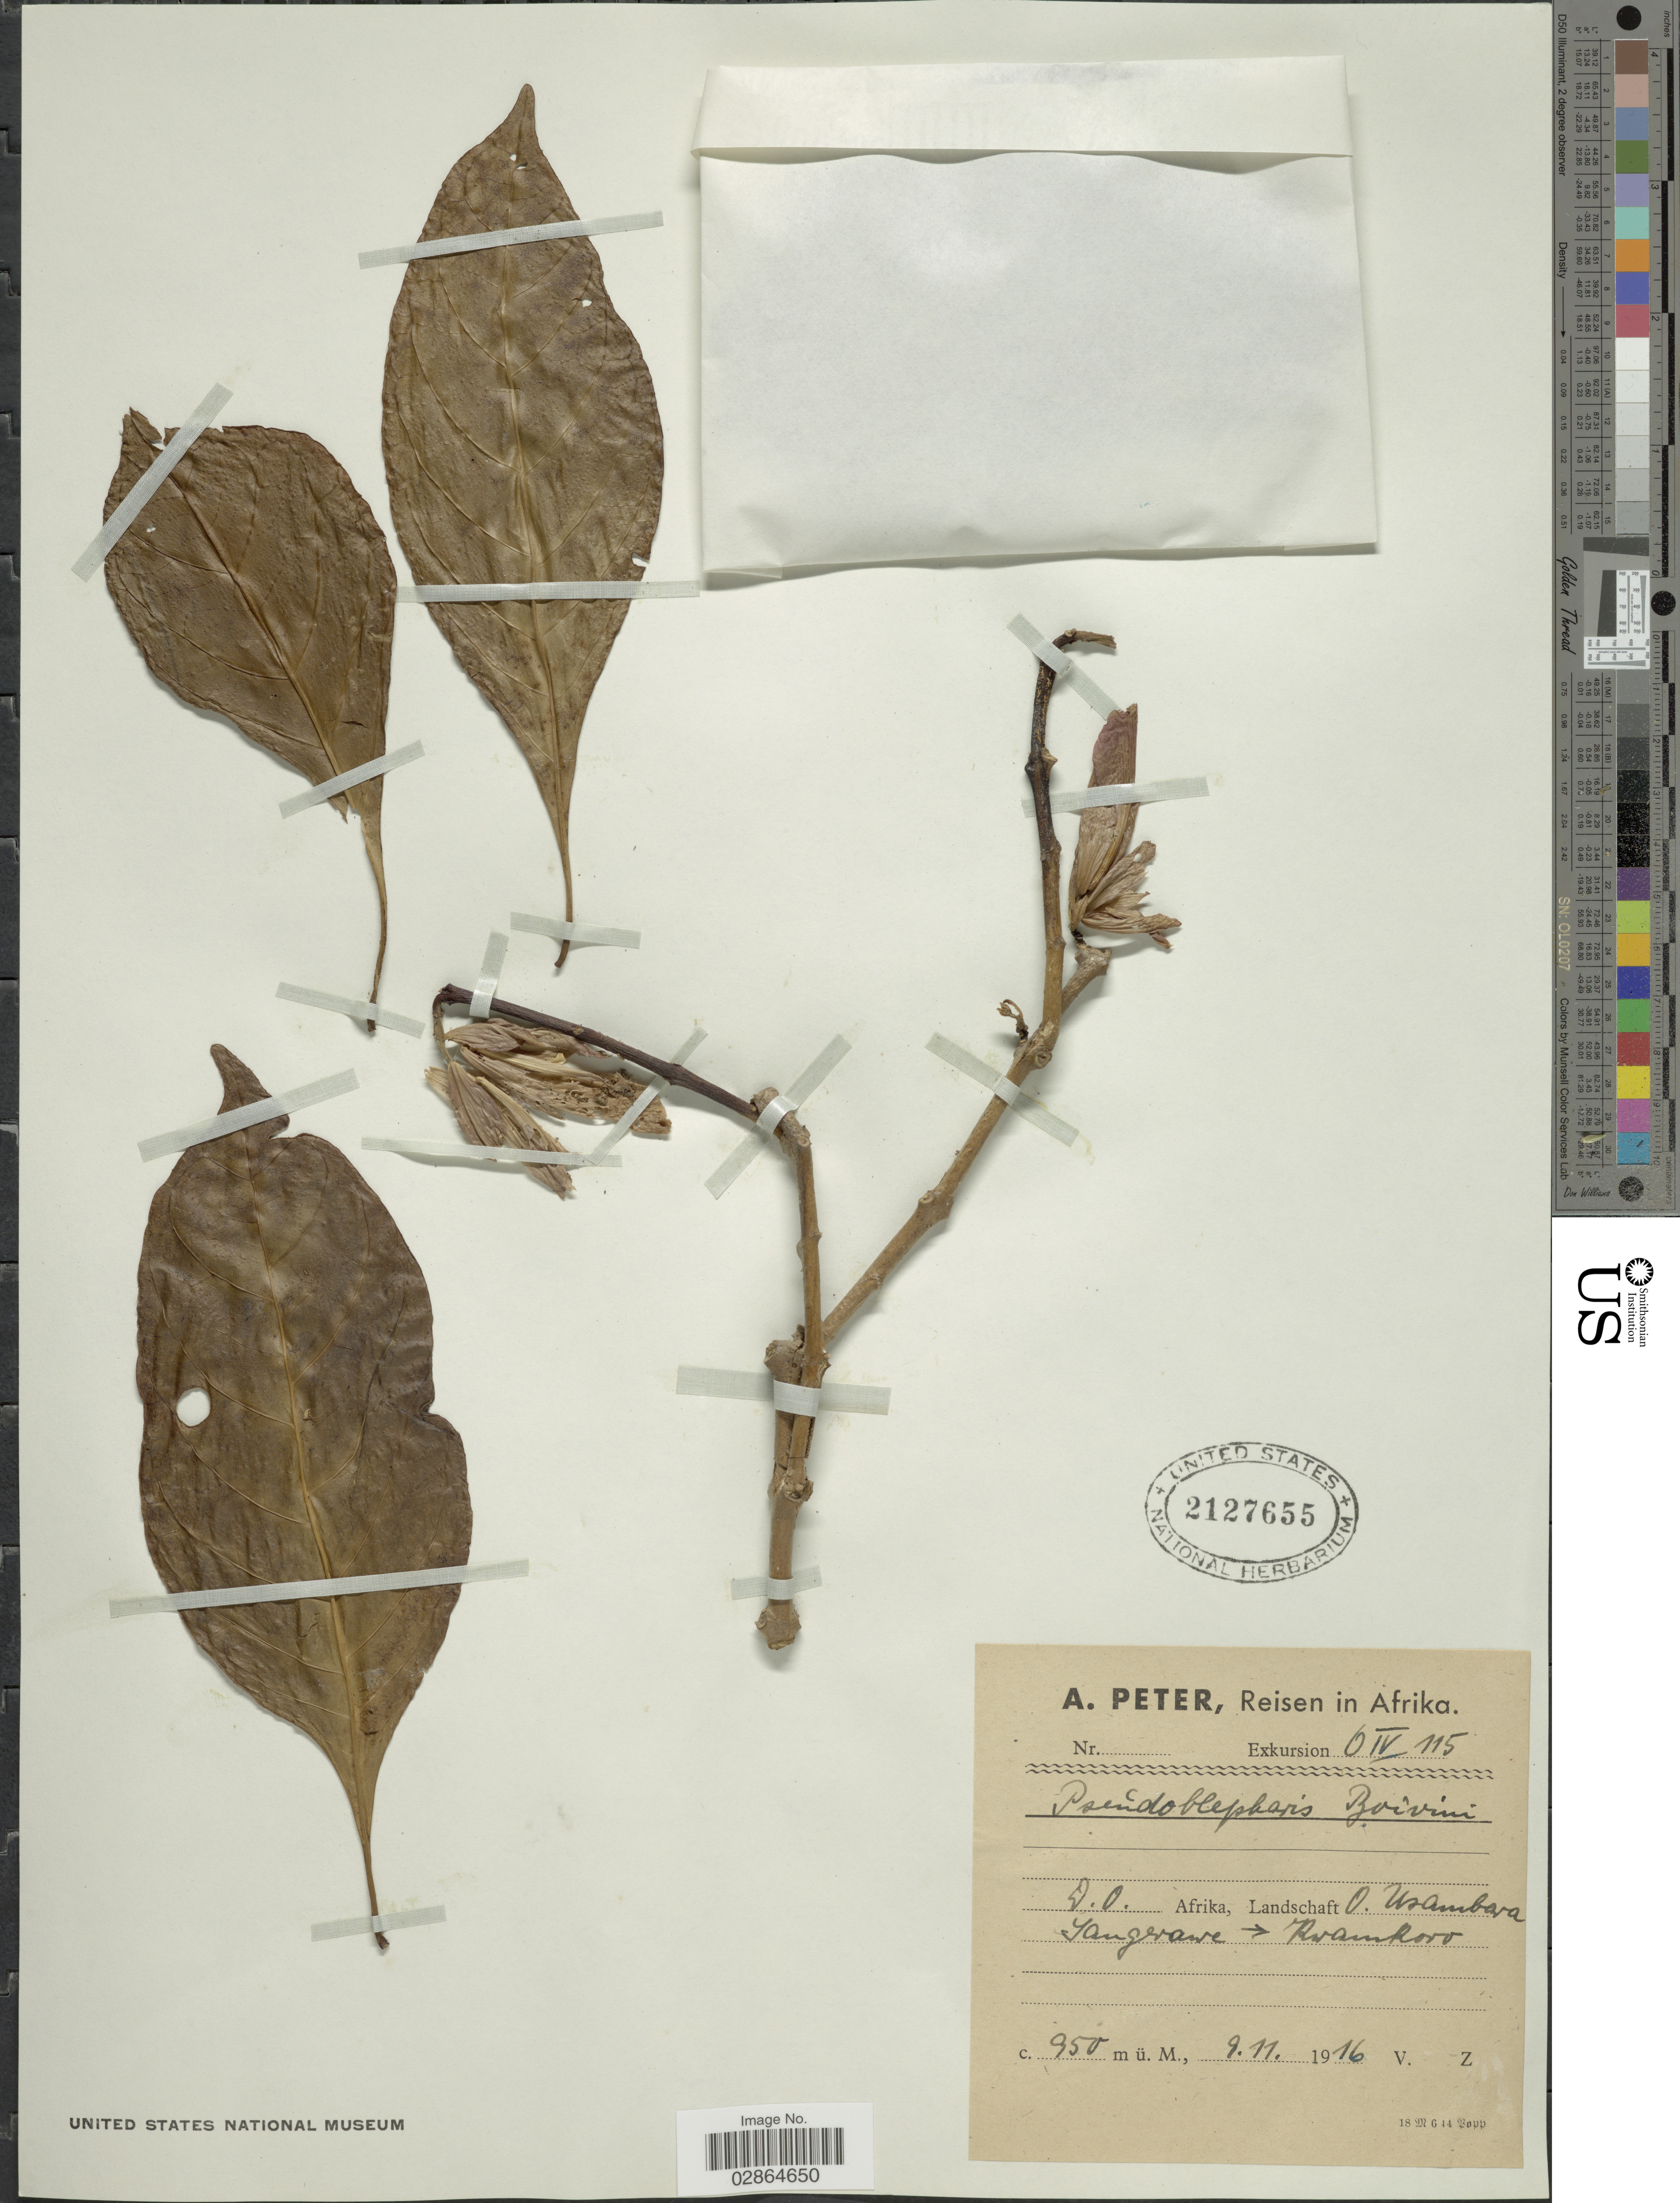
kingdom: Plantae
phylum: Tracheophyta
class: Magnoliopsida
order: Lamiales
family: Acanthaceae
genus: Sclerochiton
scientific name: Sclerochiton boivinii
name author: (Baill.) C.B. Clarke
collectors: A. Peter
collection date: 1916-11-09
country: Tanzania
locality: D.O. Afrika, Landschaft O. Usambara. Sangerawe [to] Kwamkoro.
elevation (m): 950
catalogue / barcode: US 2127655